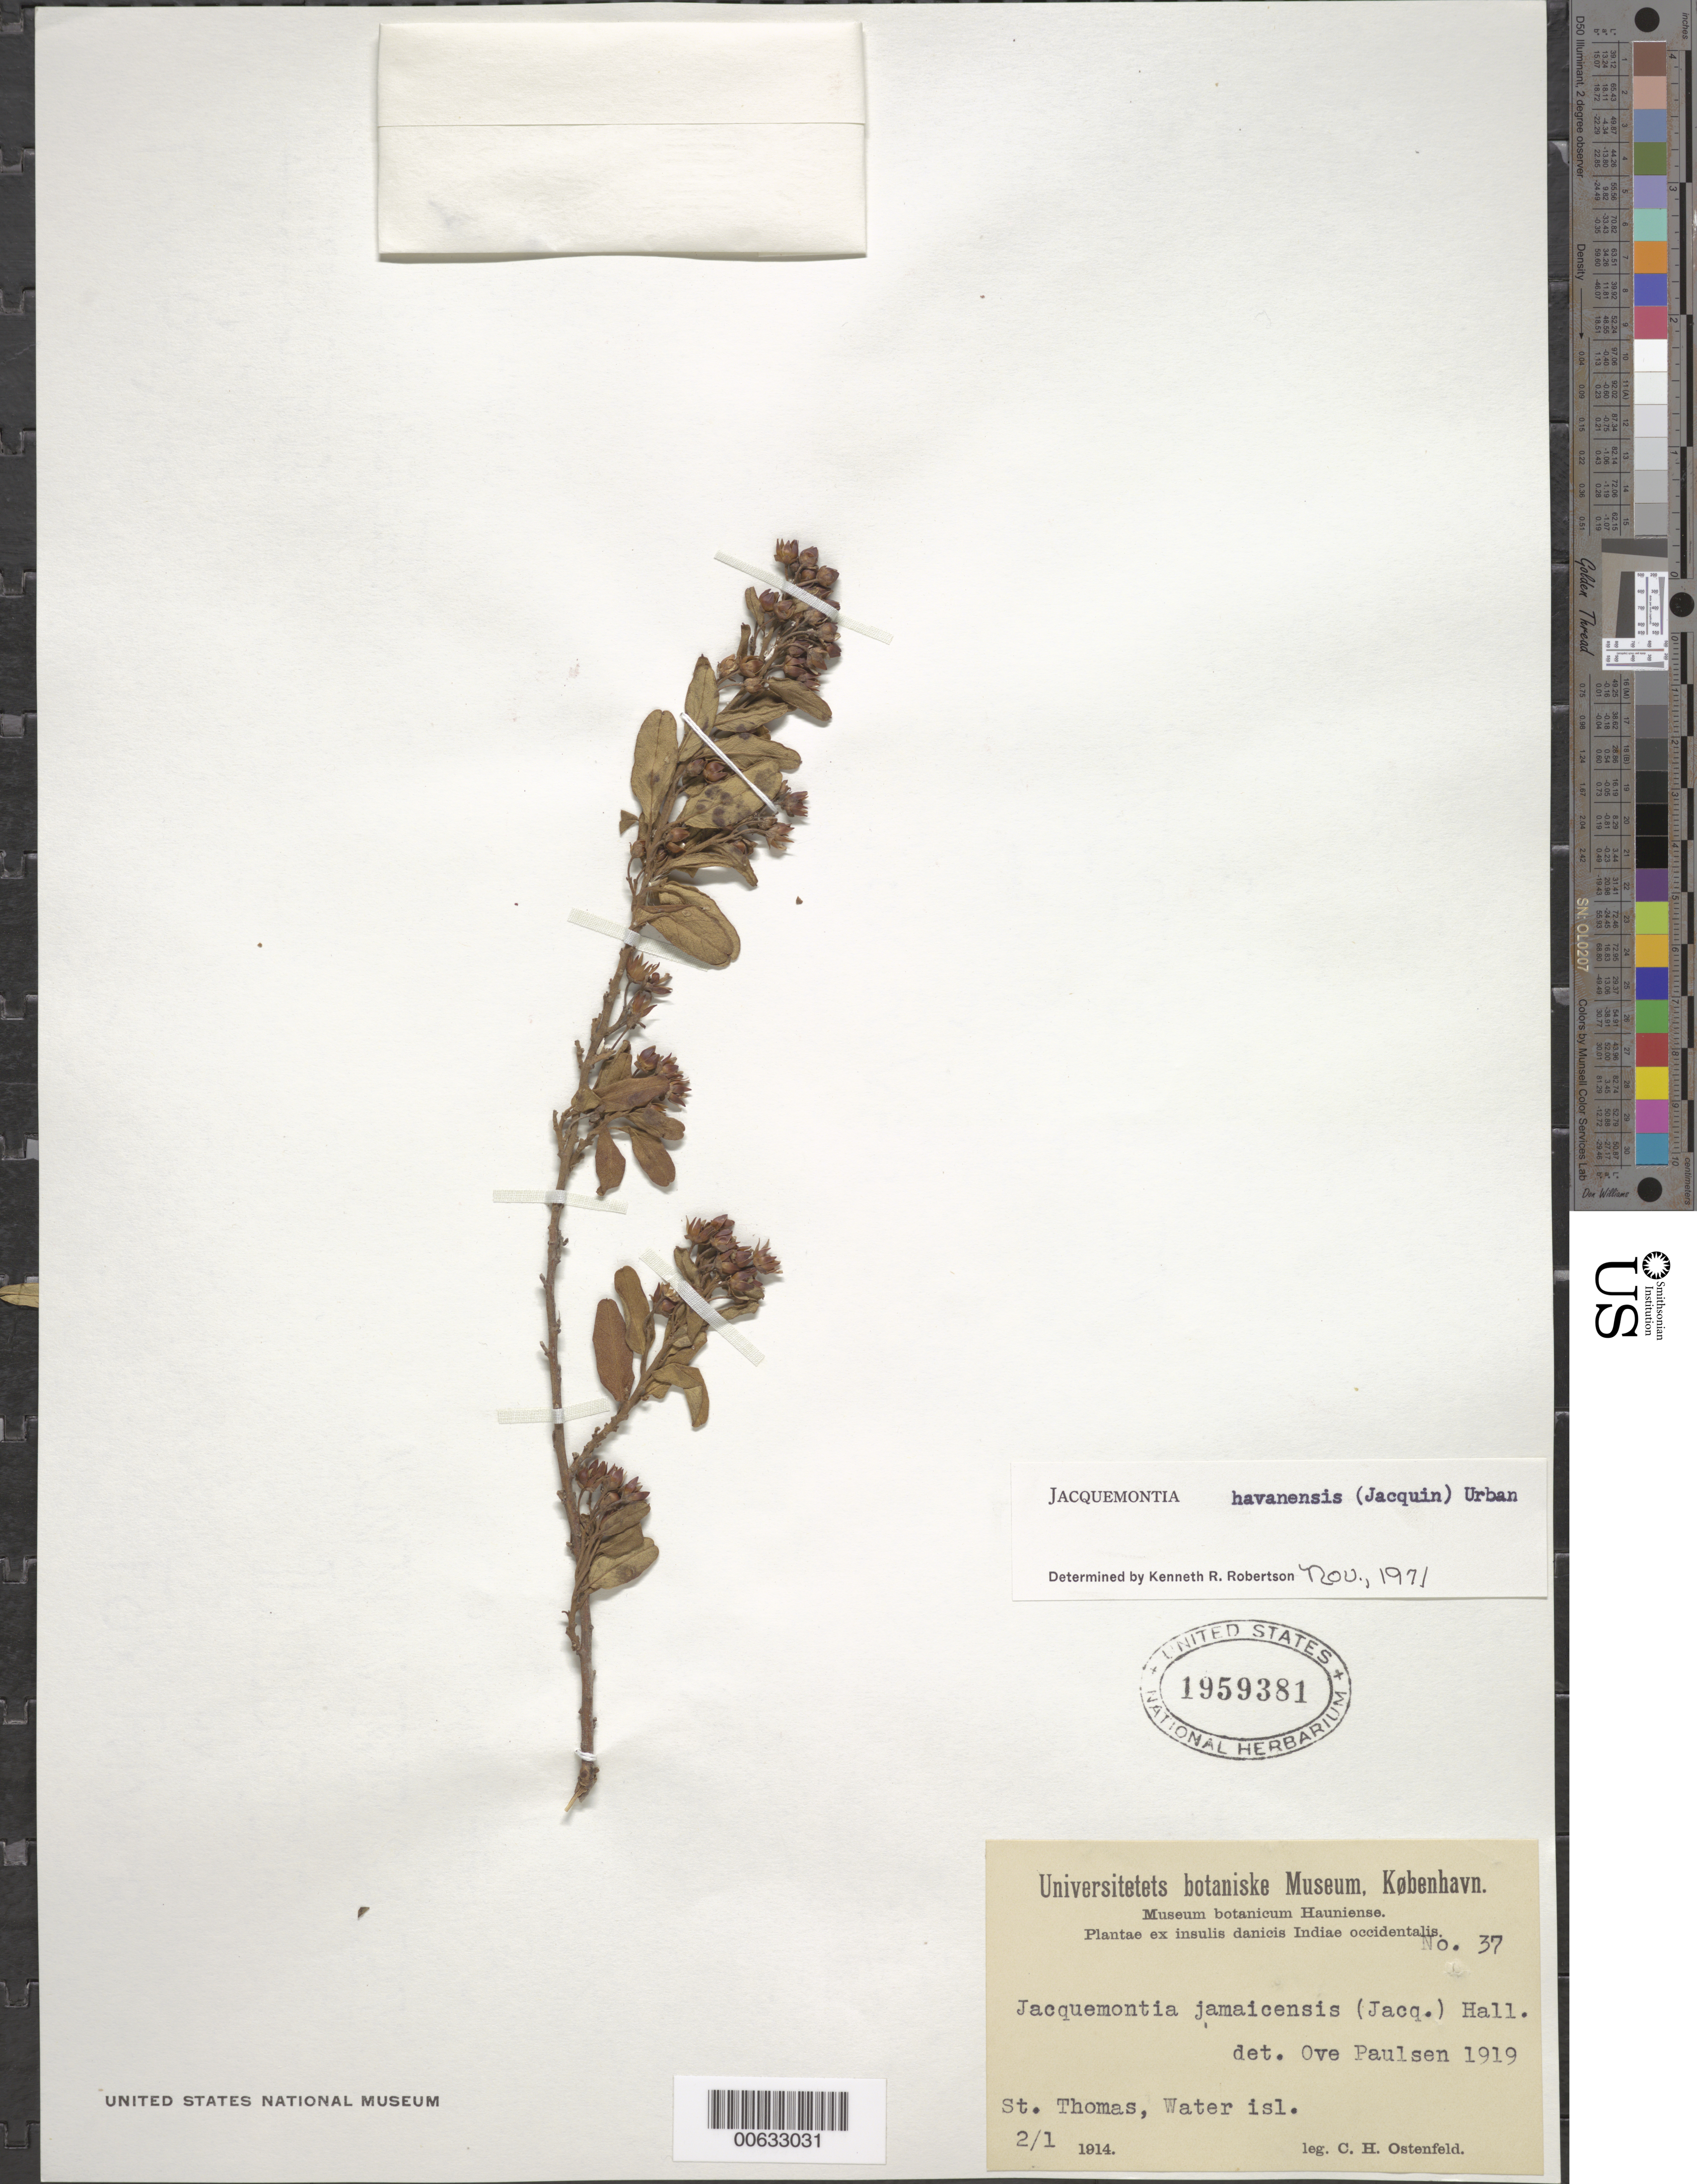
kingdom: Plantae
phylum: Tracheophyta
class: Magnoliopsida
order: Solanales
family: Convolvulaceae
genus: Jacquemontia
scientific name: Jacquemontia havanensis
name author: (Jacq.) Urb.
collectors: C. Ostenfeld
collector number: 37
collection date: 1914-01-02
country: U.S. Virgin Islands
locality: St. Thomas, Water isl.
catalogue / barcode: US 1959381